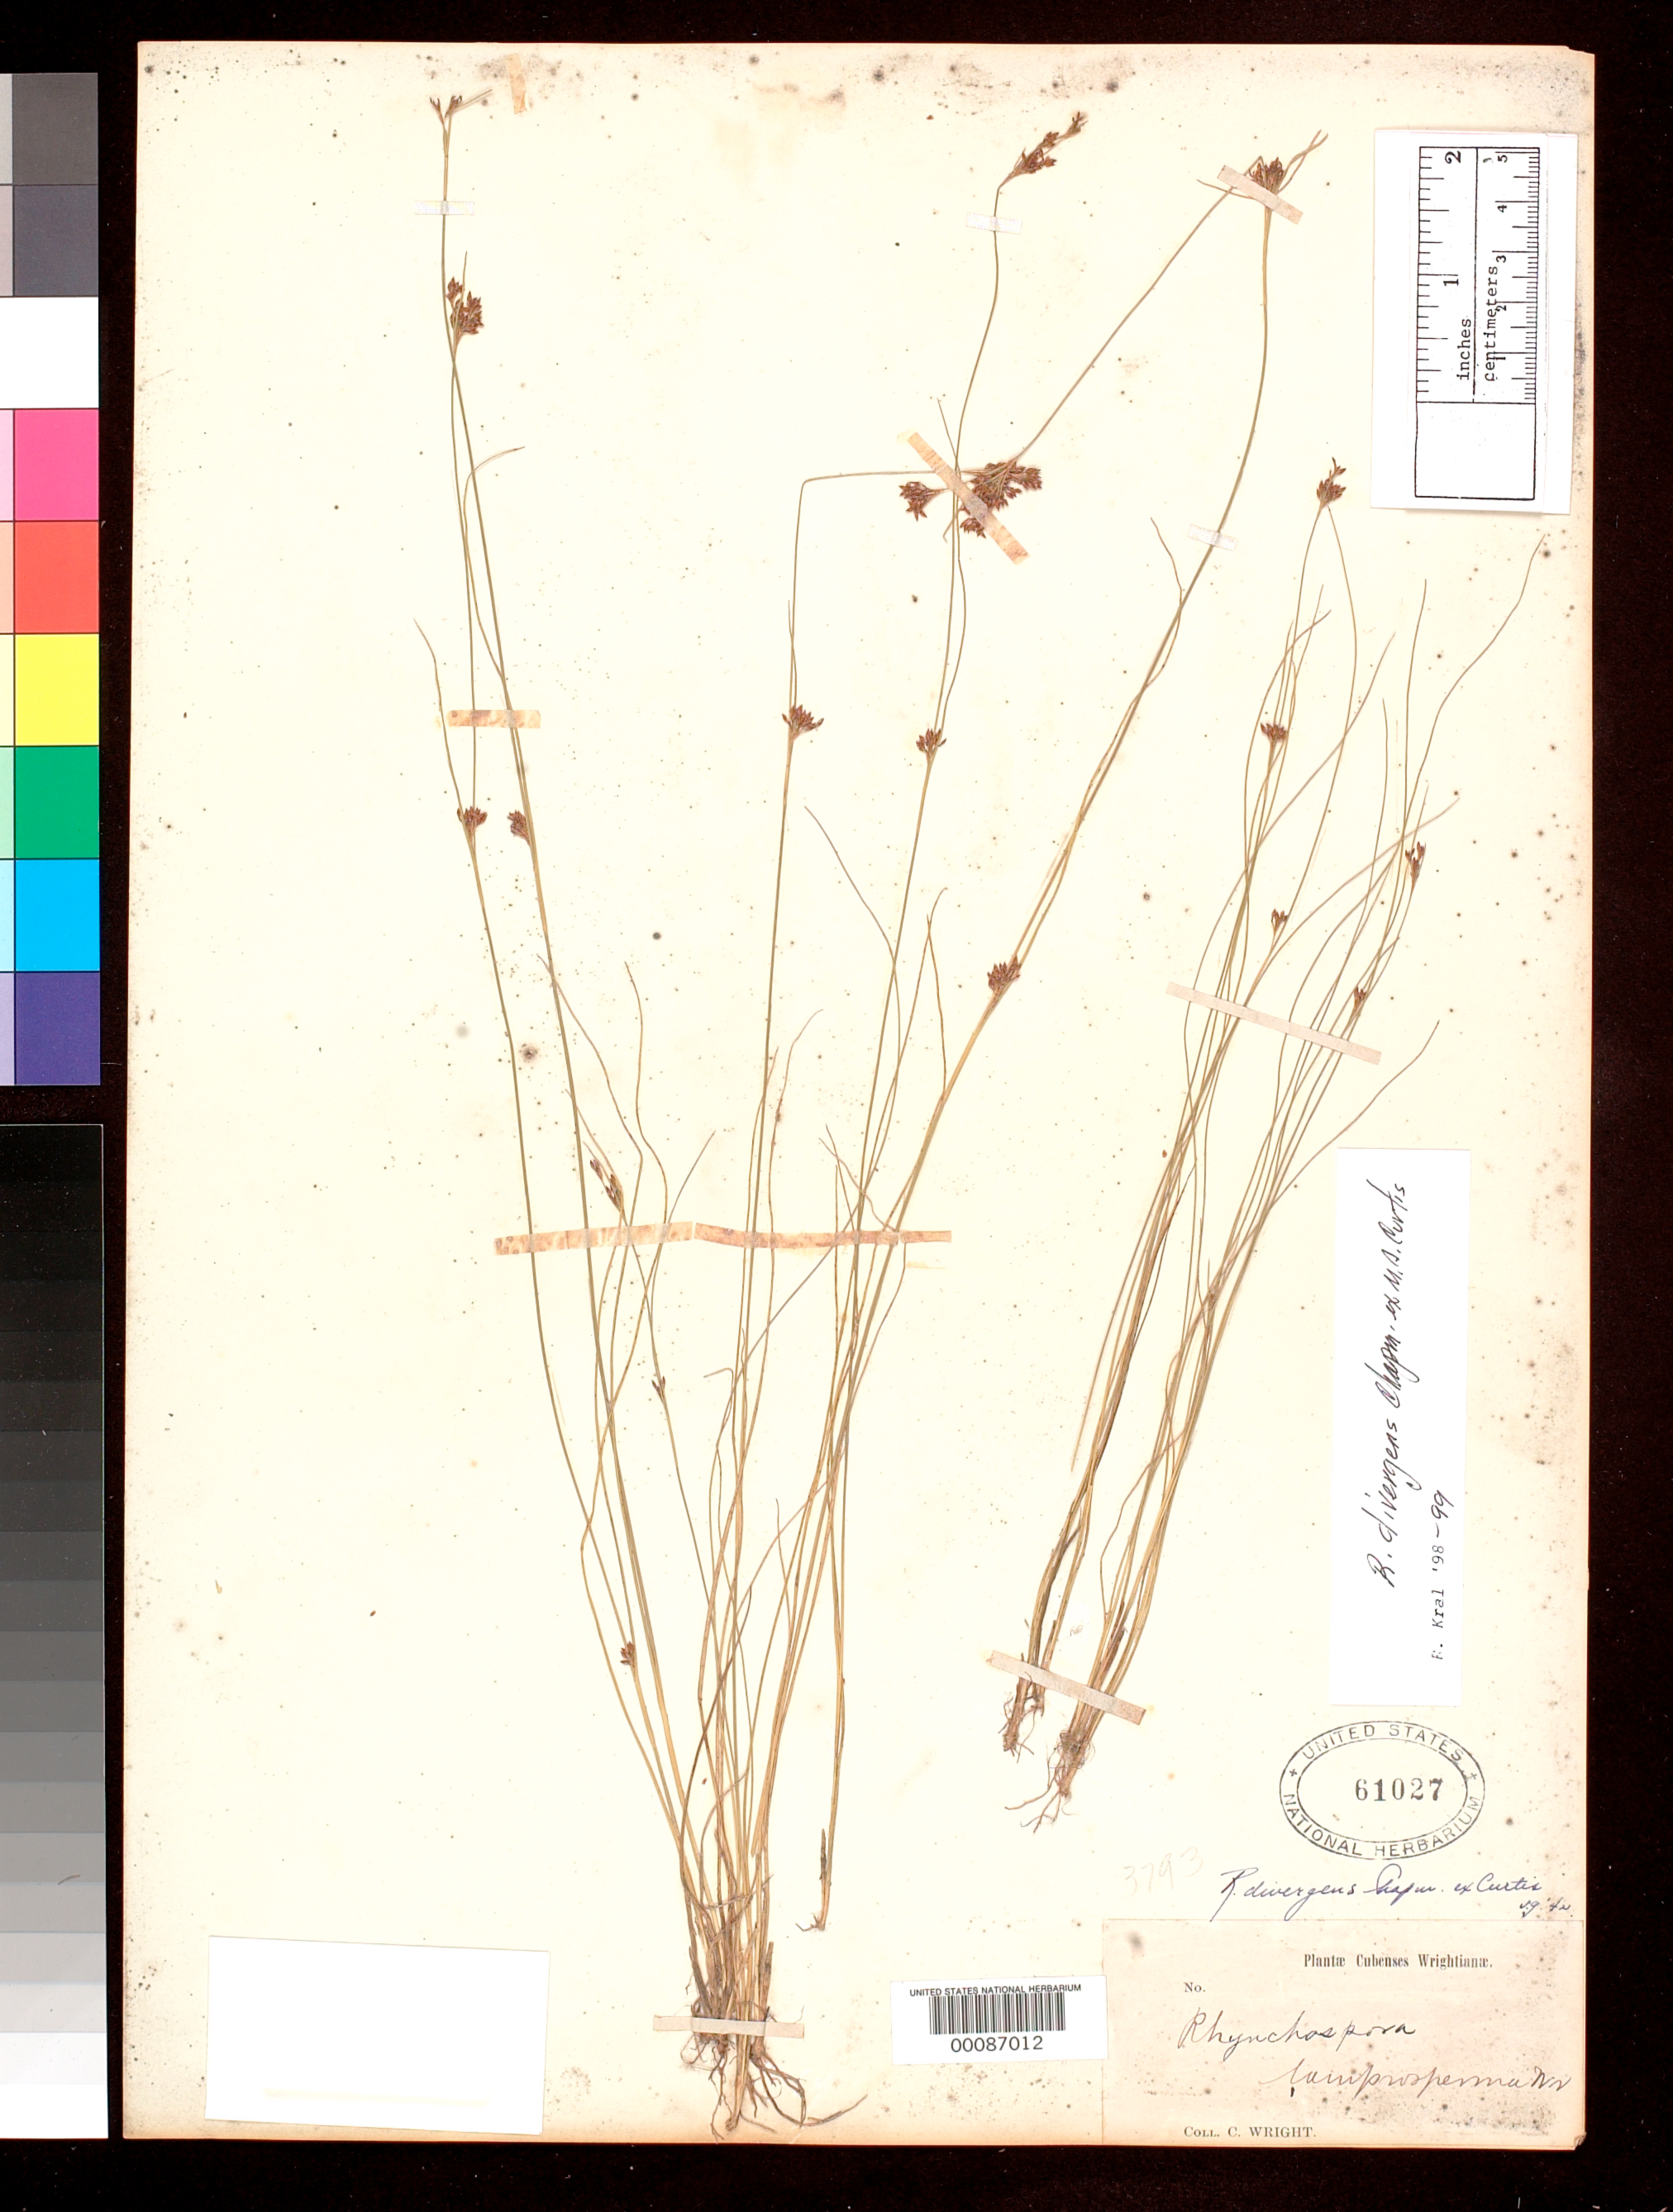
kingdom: Plantae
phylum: Tracheophyta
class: Liliopsida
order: Poales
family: Cyperaceae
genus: Rhynchospora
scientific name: Rhynchospora lamprosperma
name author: C. Wright in Sauvalle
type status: Isotype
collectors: C. Wright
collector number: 3793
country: Cuba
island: Greater Antilles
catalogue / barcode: US 61027